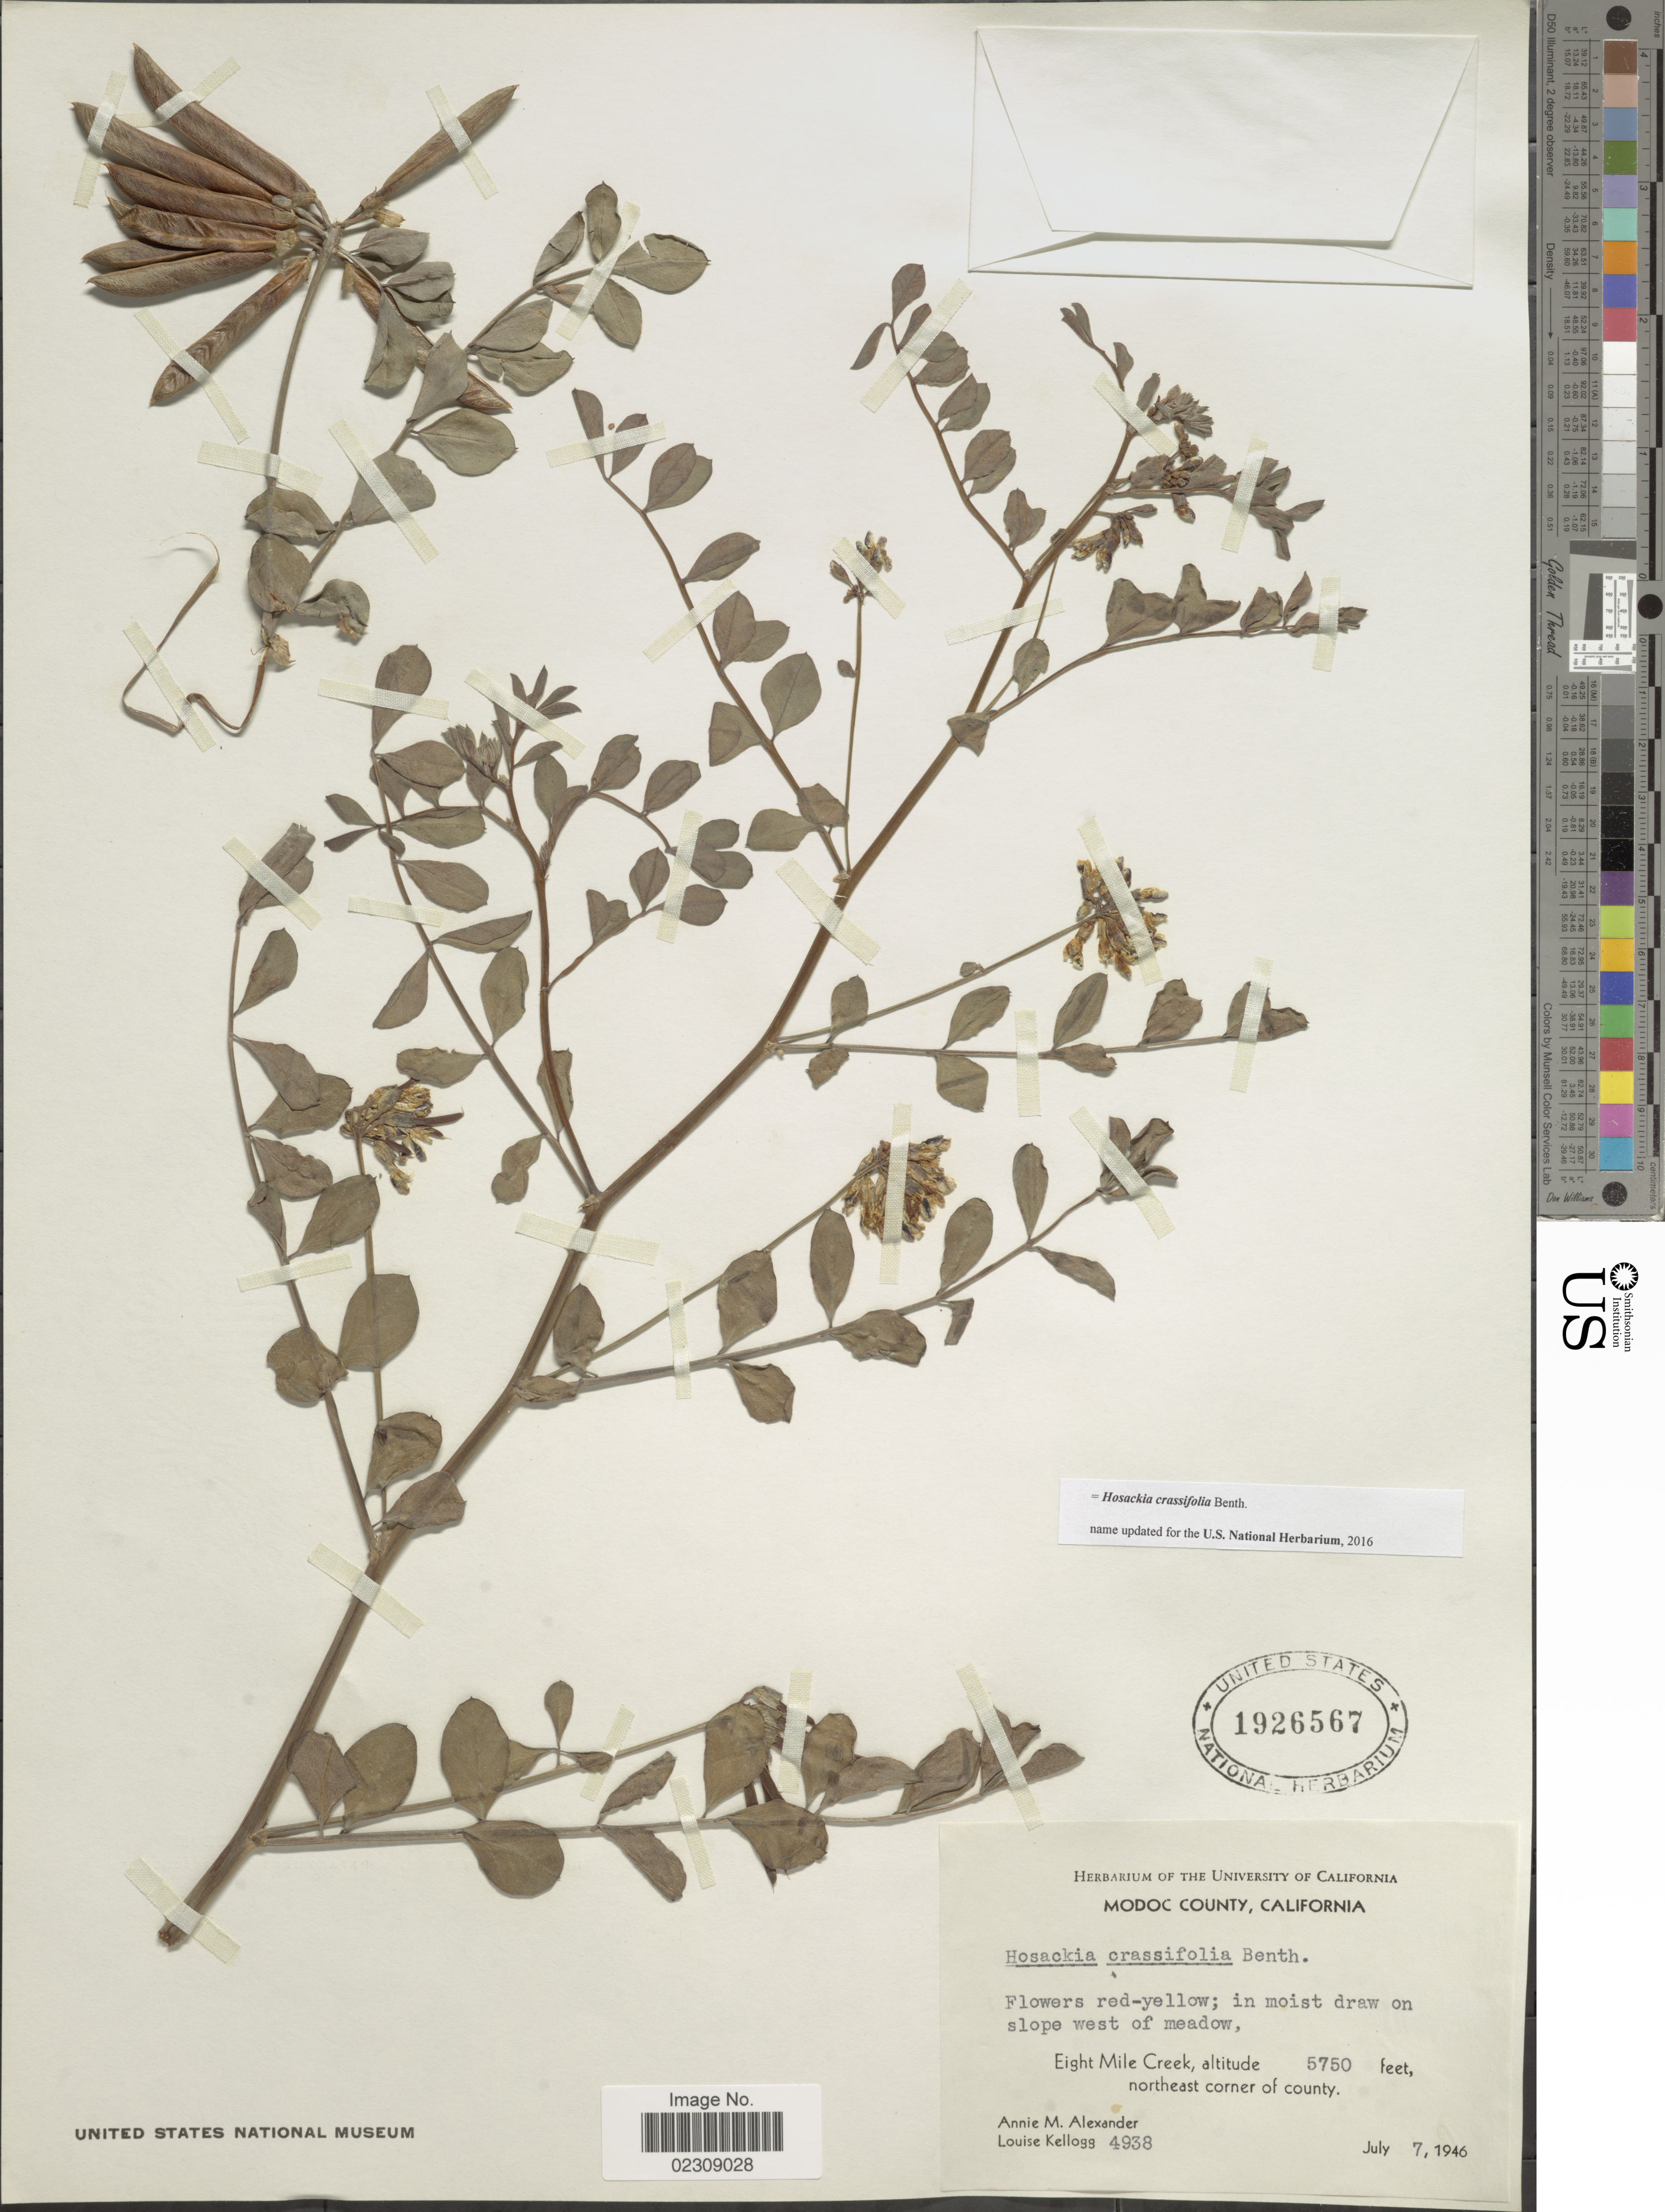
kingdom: Plantae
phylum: Tracheophyta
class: Magnoliopsida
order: Fabales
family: Fabaceae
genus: Hosackia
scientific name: Hosackia crassifolia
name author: Benth.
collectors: A. M. Alexander & L. Kellogg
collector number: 4938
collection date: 1946-07-07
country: United States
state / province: California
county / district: Modoc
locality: Modoc County. Eight Mile Creek, northeast corner of county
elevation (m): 1753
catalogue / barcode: US 1926567